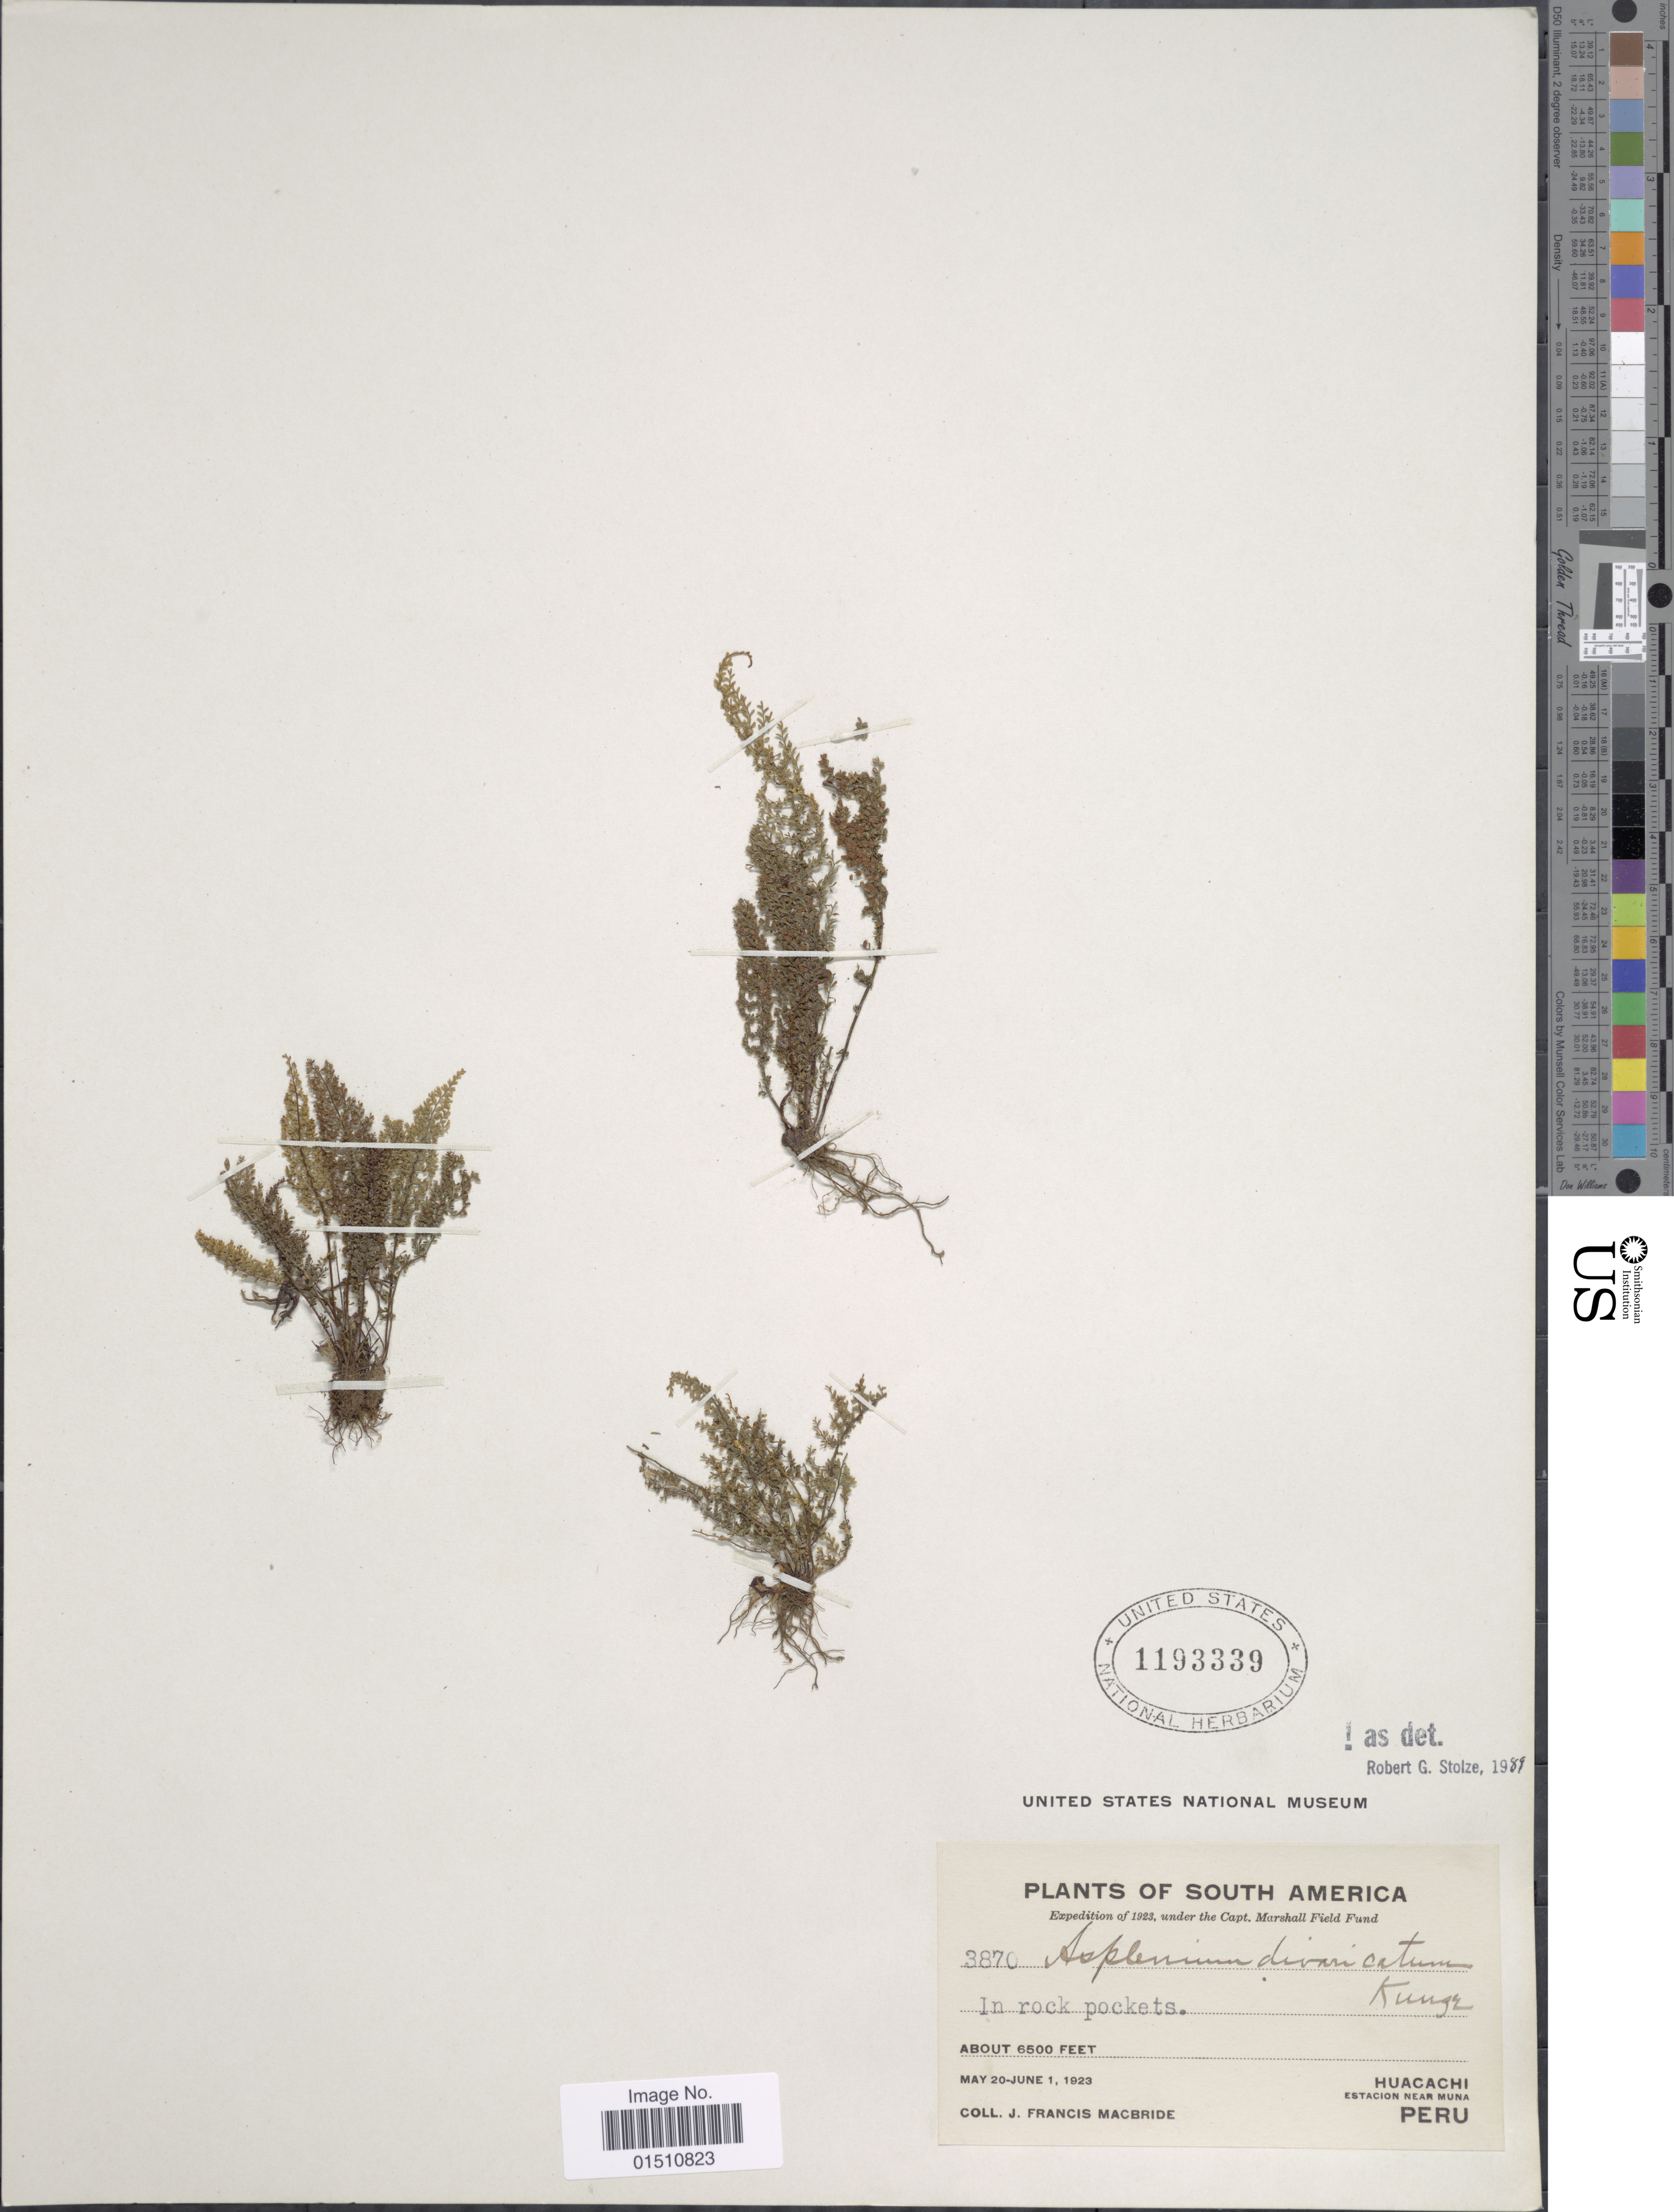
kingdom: Plantae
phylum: Tracheophyta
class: Polypodiopsida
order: Polypodiales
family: Aspleniaceae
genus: Asplenium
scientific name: Asplenium divaricatum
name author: Kunze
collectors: J. F. Macbride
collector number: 3870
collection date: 1923-05-20/1923-06-01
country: Peru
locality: South America, Huacachi, Estacion near Muna, Peru.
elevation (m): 1981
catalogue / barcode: US 1193339